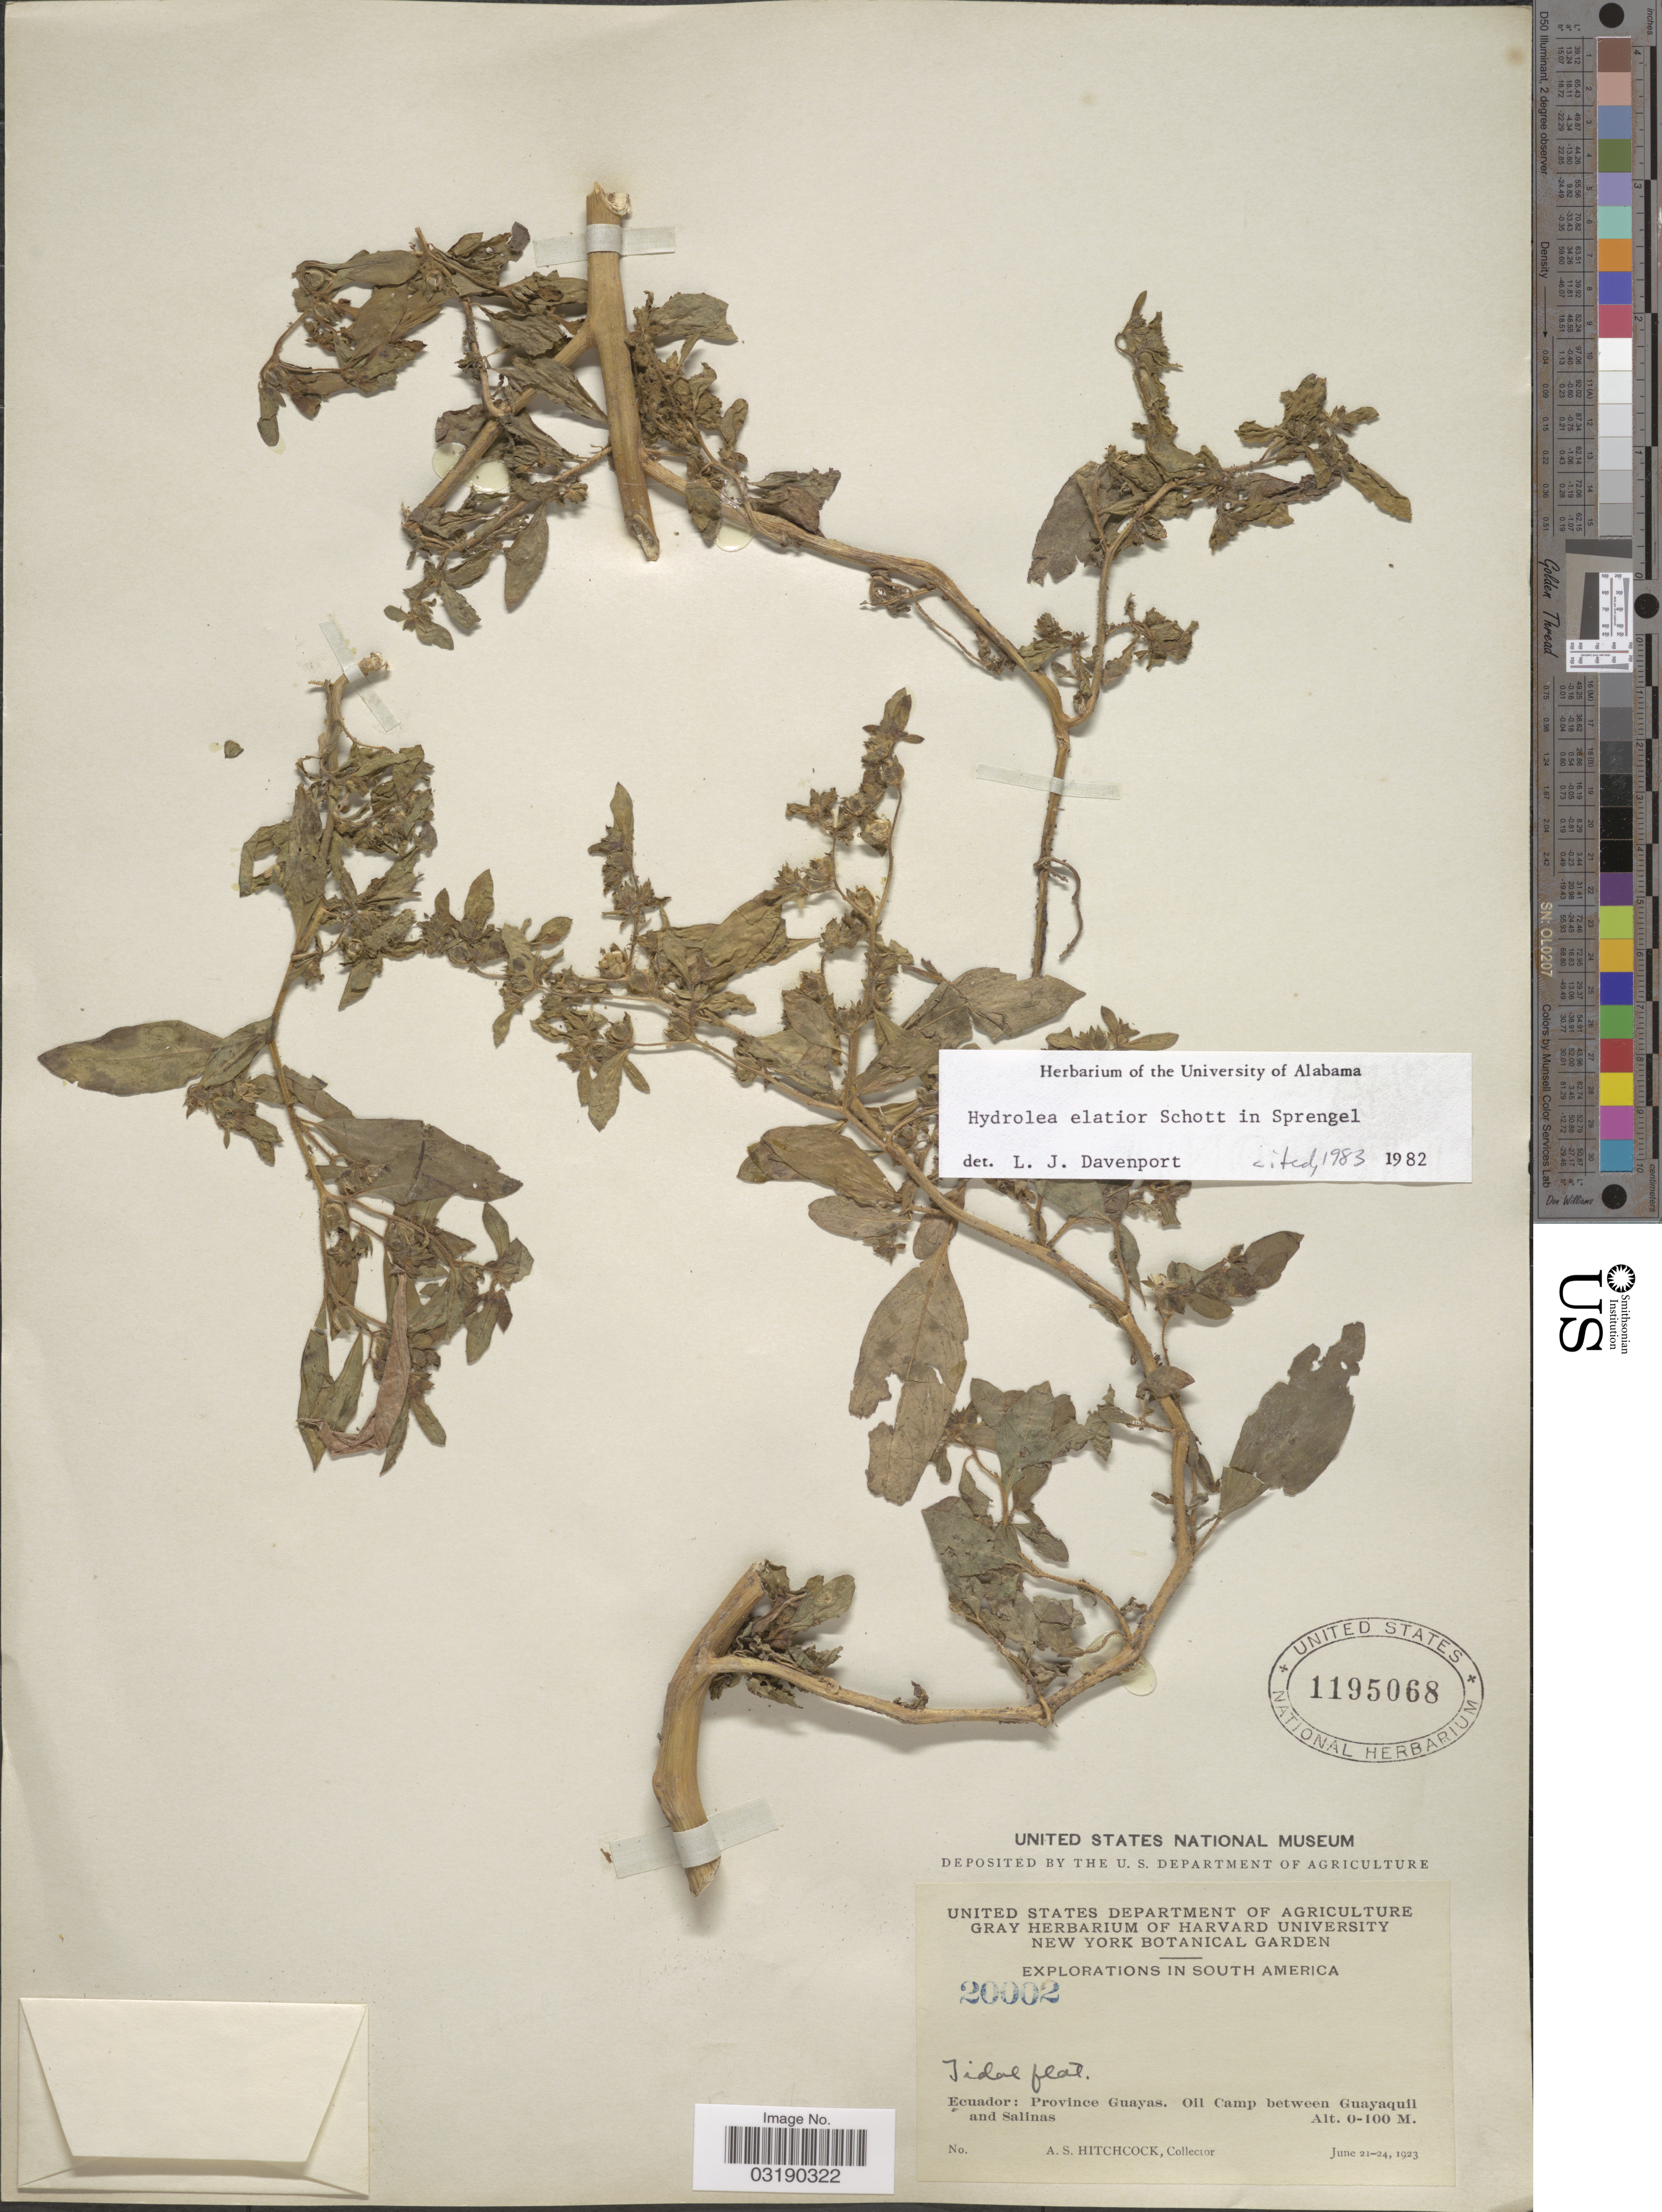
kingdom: Plantae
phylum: Tracheophyta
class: Magnoliopsida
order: Solanales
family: Hydroleaceae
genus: Hydrolea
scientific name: Hydrolea elatior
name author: Schott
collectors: A. S. Hitchcock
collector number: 20002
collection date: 1923-06-21/1923-06-24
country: Ecuador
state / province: Guayas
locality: Province Guayas, Oil Camp between Guayaquil and Salínas.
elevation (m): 0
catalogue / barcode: US 1195068